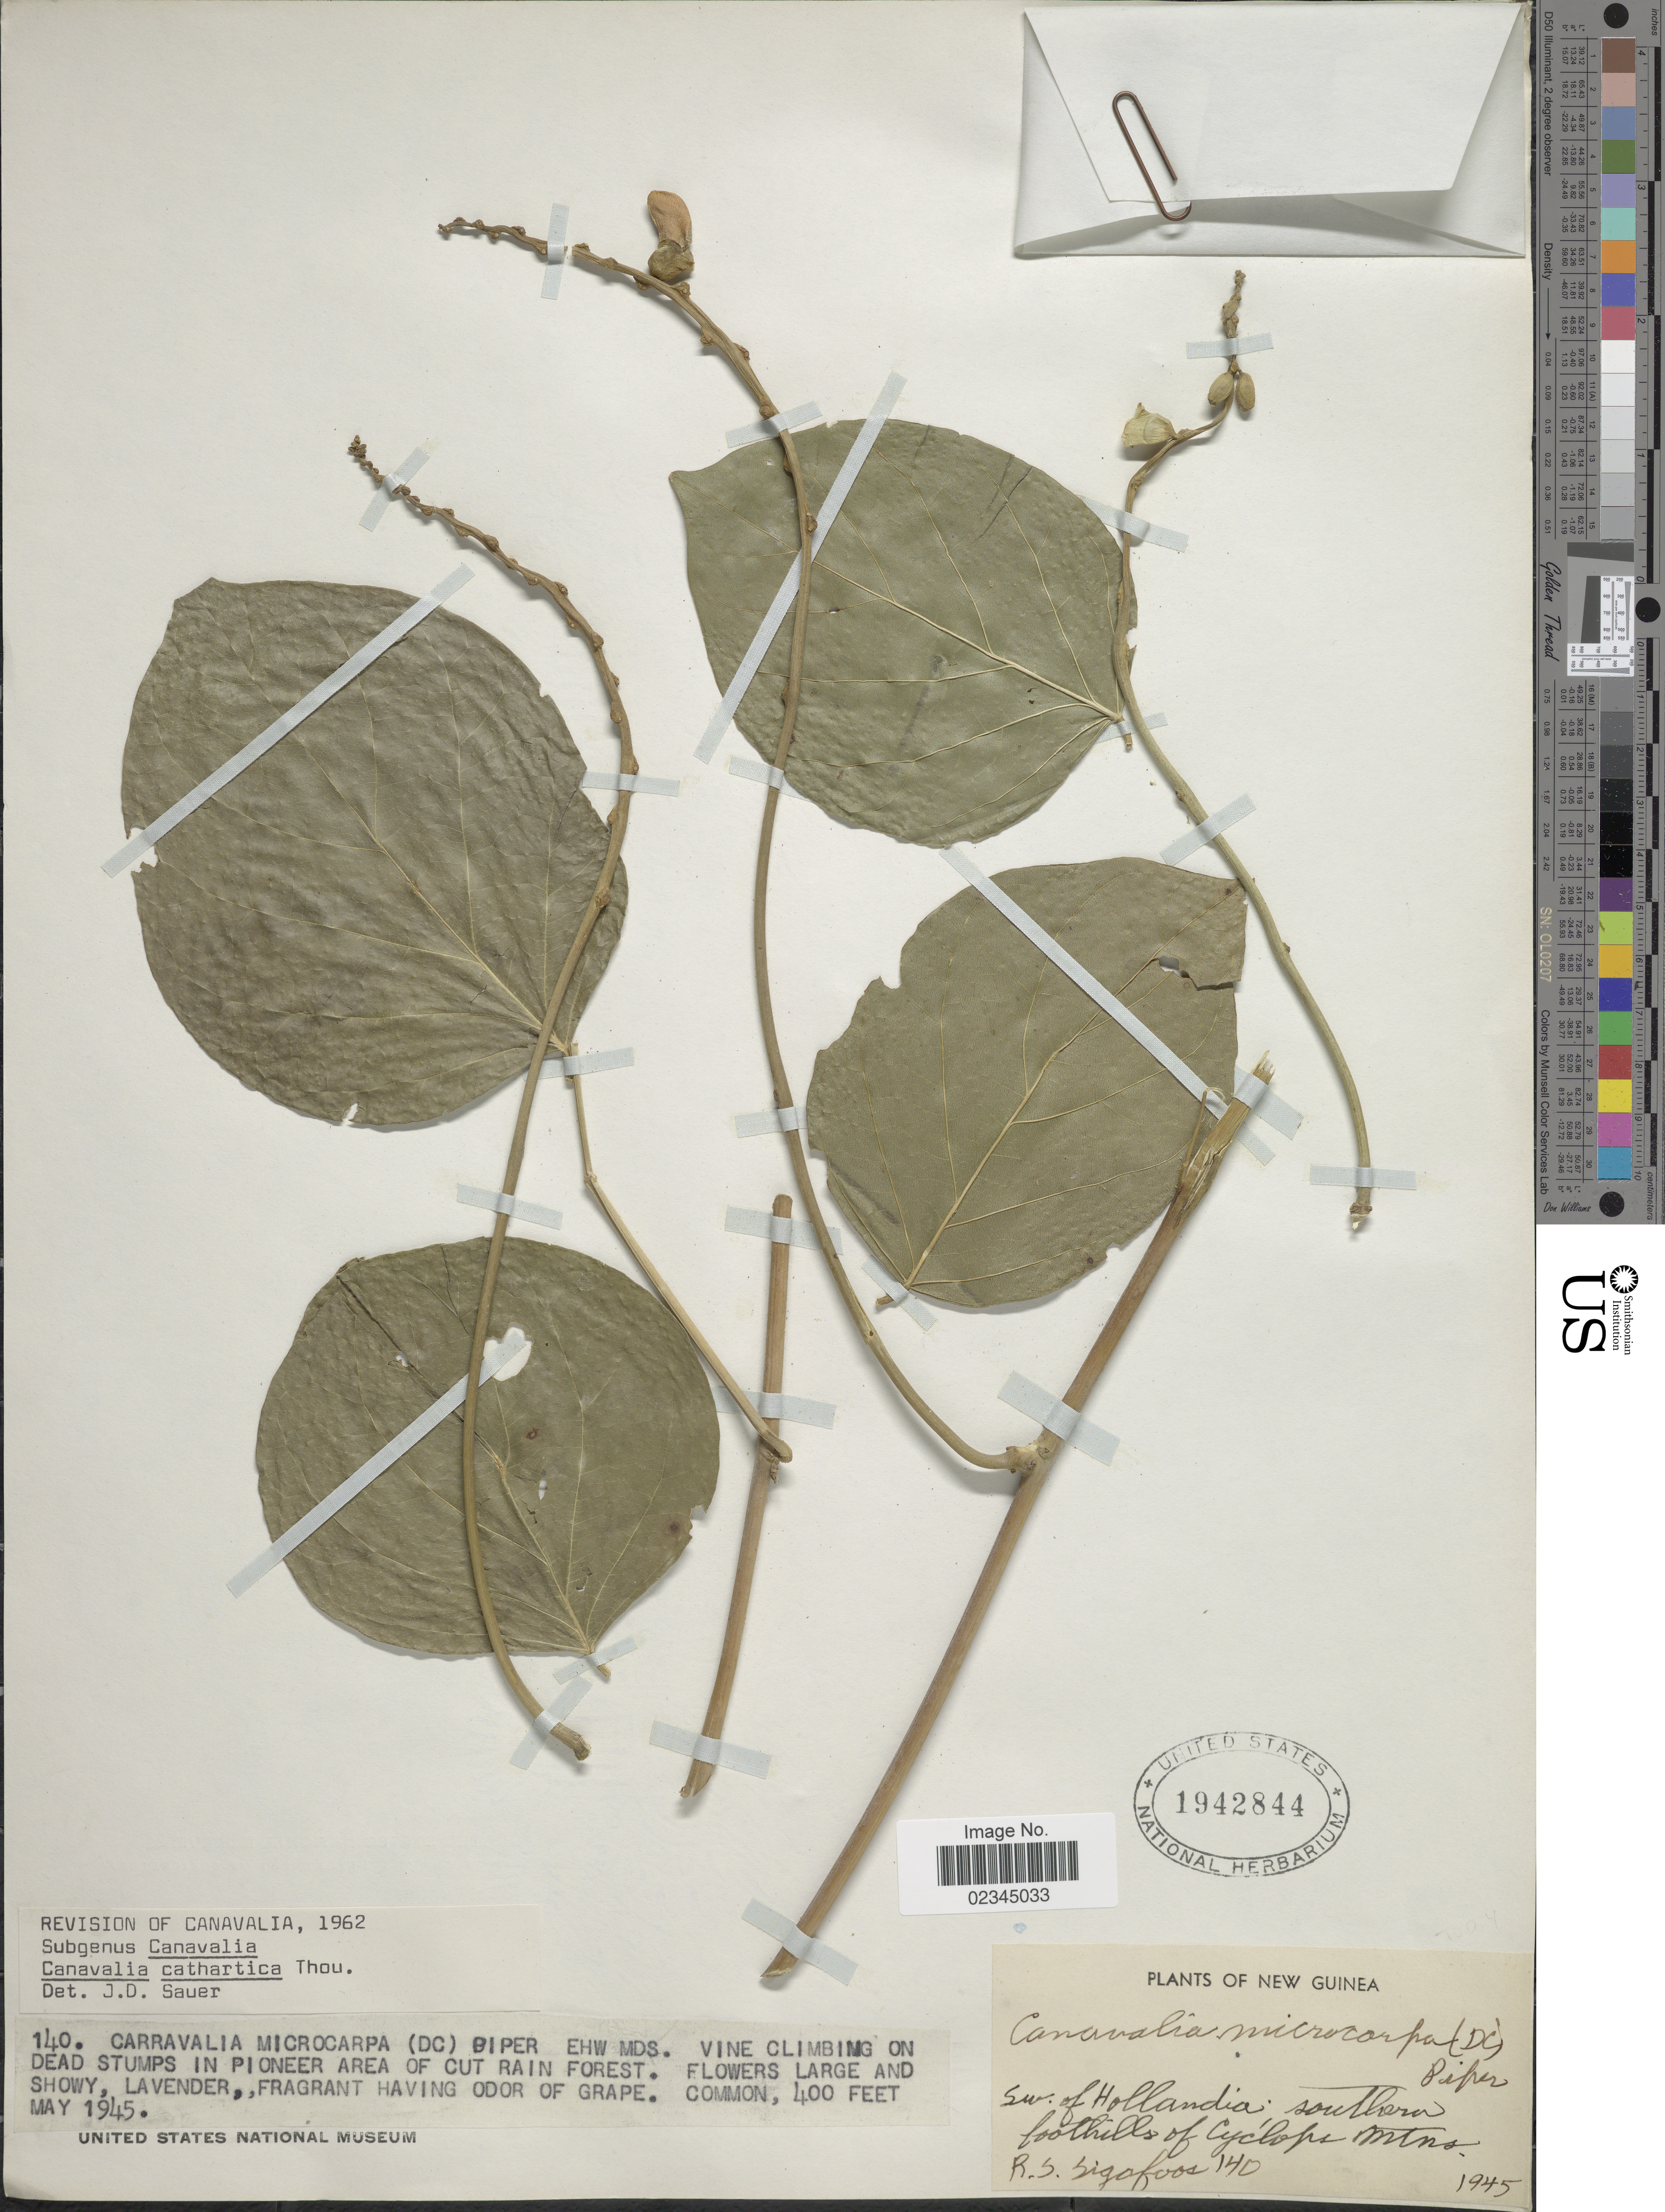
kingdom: Plantae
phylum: Tracheophyta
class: Magnoliopsida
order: Fabales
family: Fabaceae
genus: Canavalia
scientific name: Canavalia cathartica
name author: Thouars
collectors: R. Sigafoos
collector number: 140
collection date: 1945-05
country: Papua New Guinea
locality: New Guinea, Sw of Hollandia, southern foothills of Cyclops Mtns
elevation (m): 122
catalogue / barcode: US 1942844